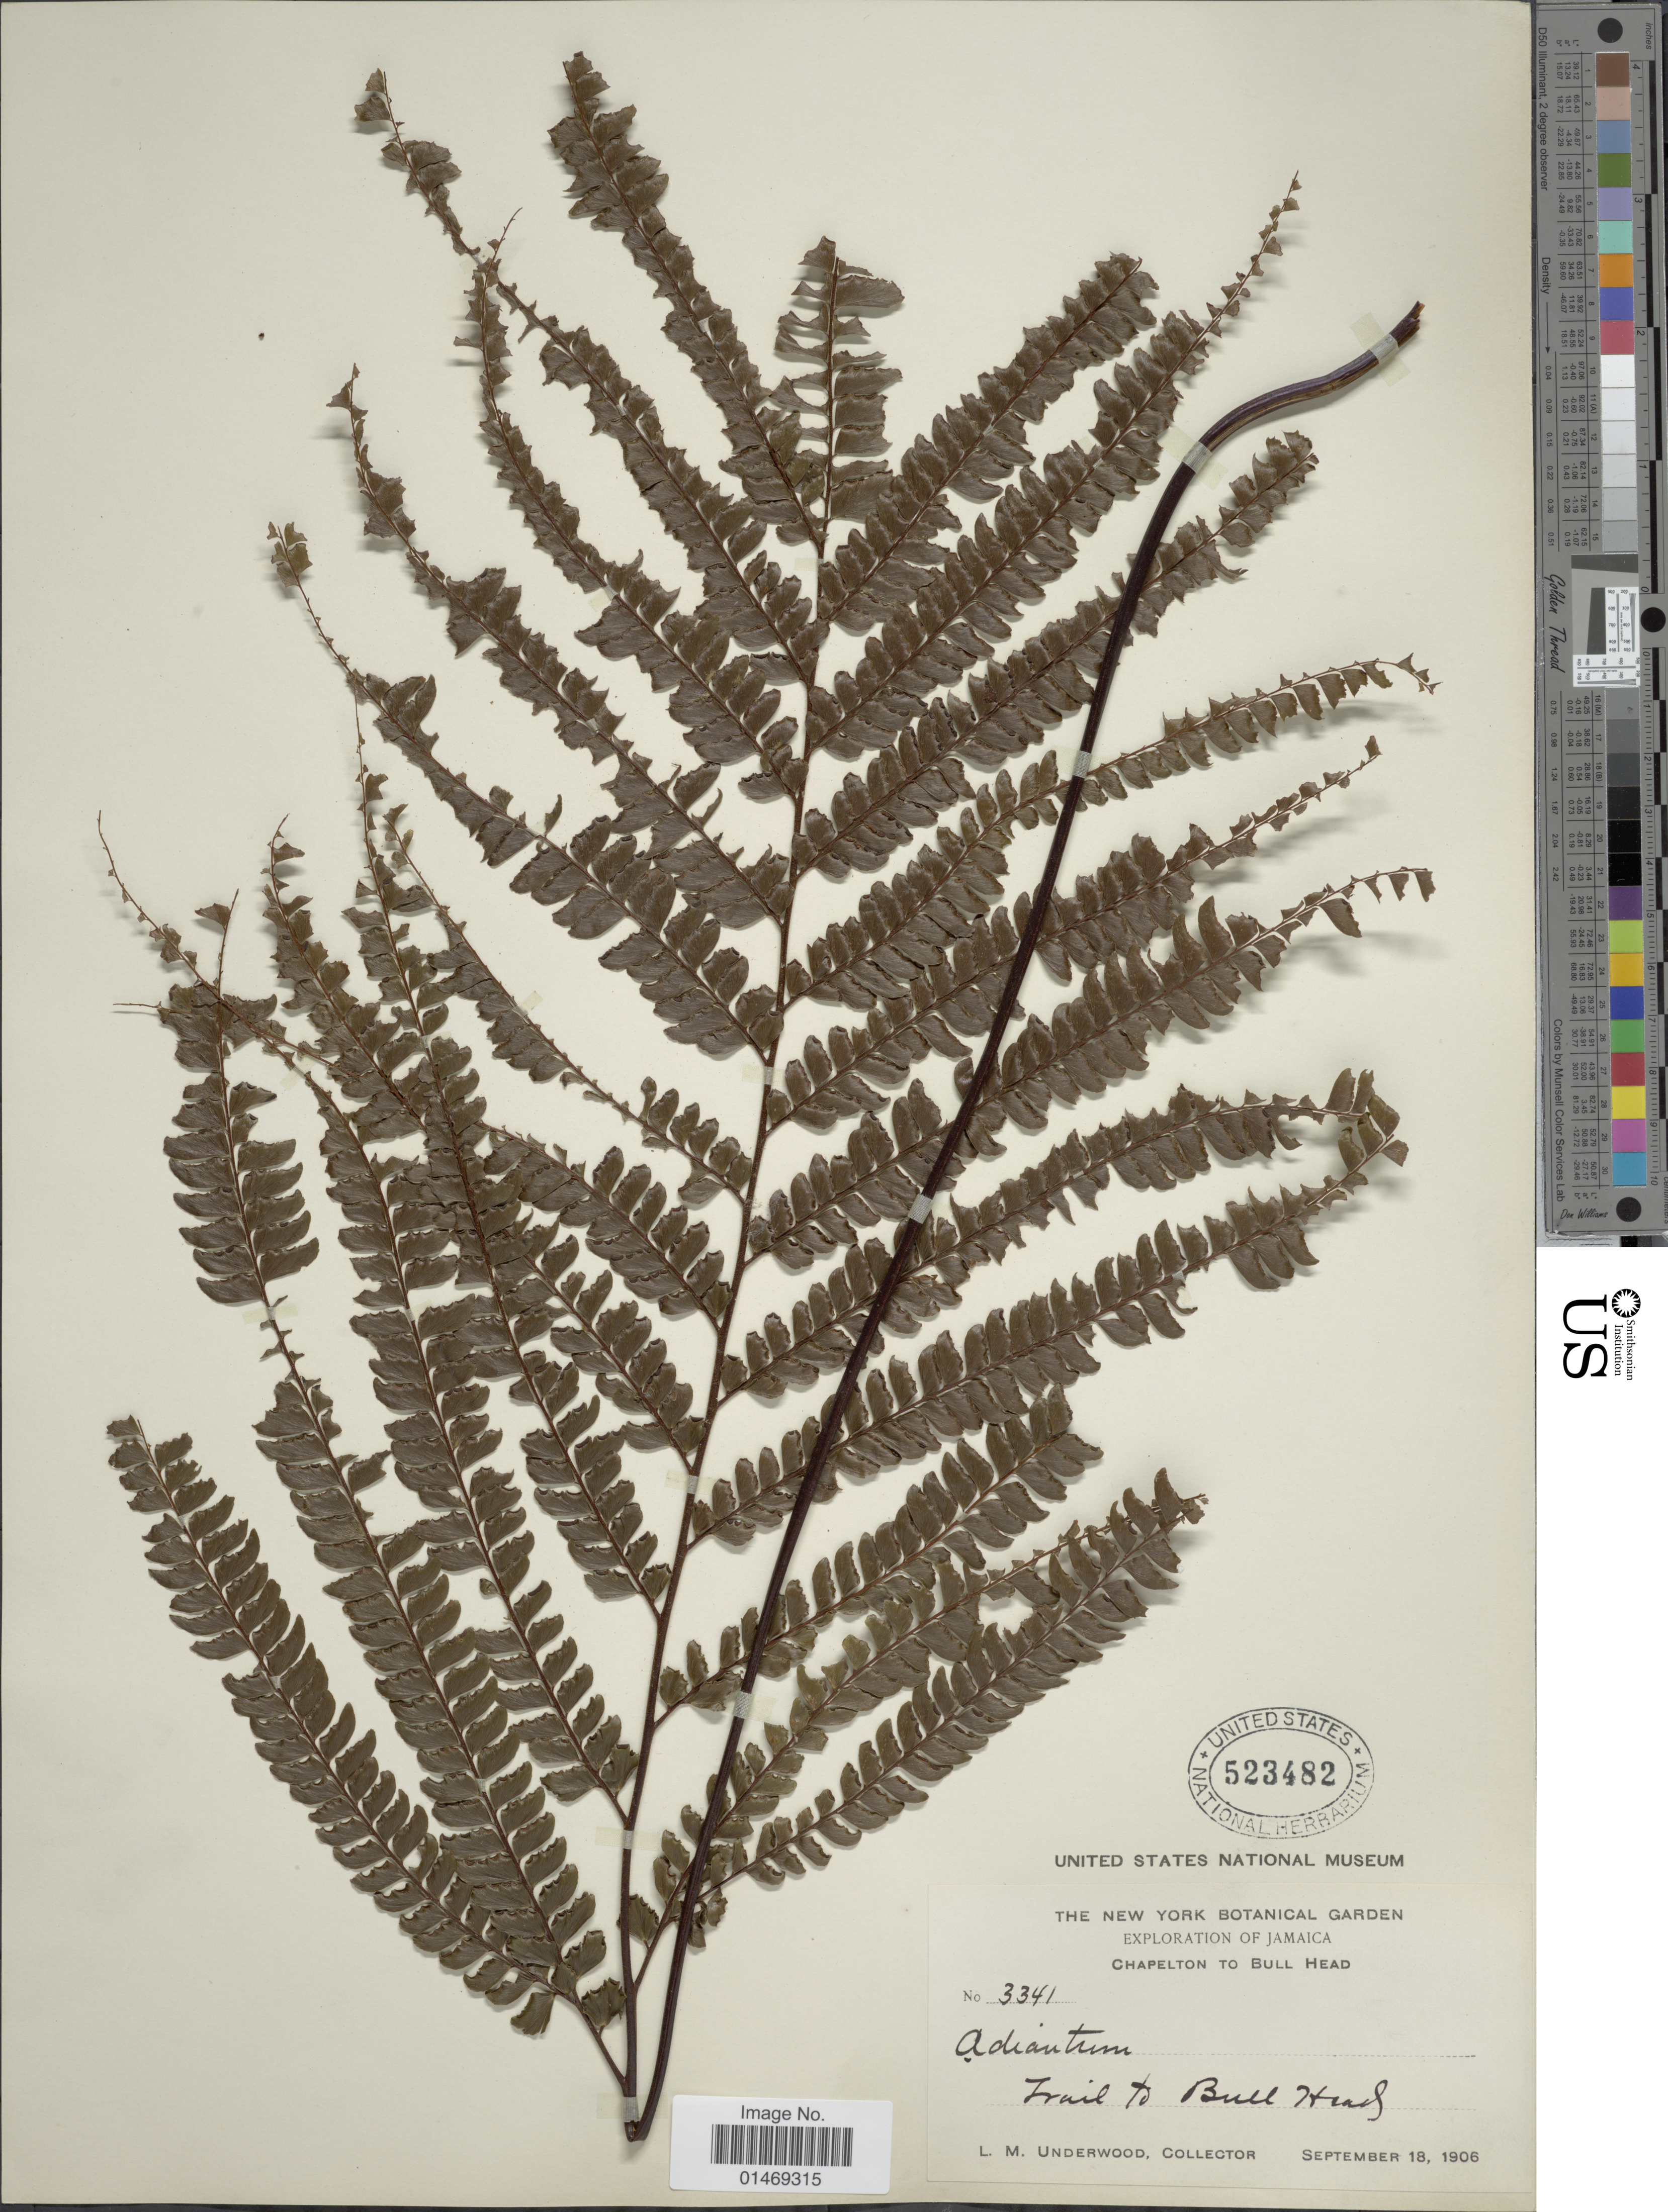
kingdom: Plantae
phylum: Tracheophyta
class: Polypodiopsida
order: Polypodiales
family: Pteridaceae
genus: Adiantum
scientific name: Adiantum pyramidale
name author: (L.) Willd.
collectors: L. M. Underwood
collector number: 3341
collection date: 1906-09-18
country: Jamaica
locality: Chapelton to Bull Head. Trail to Bull Head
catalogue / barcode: US 523482